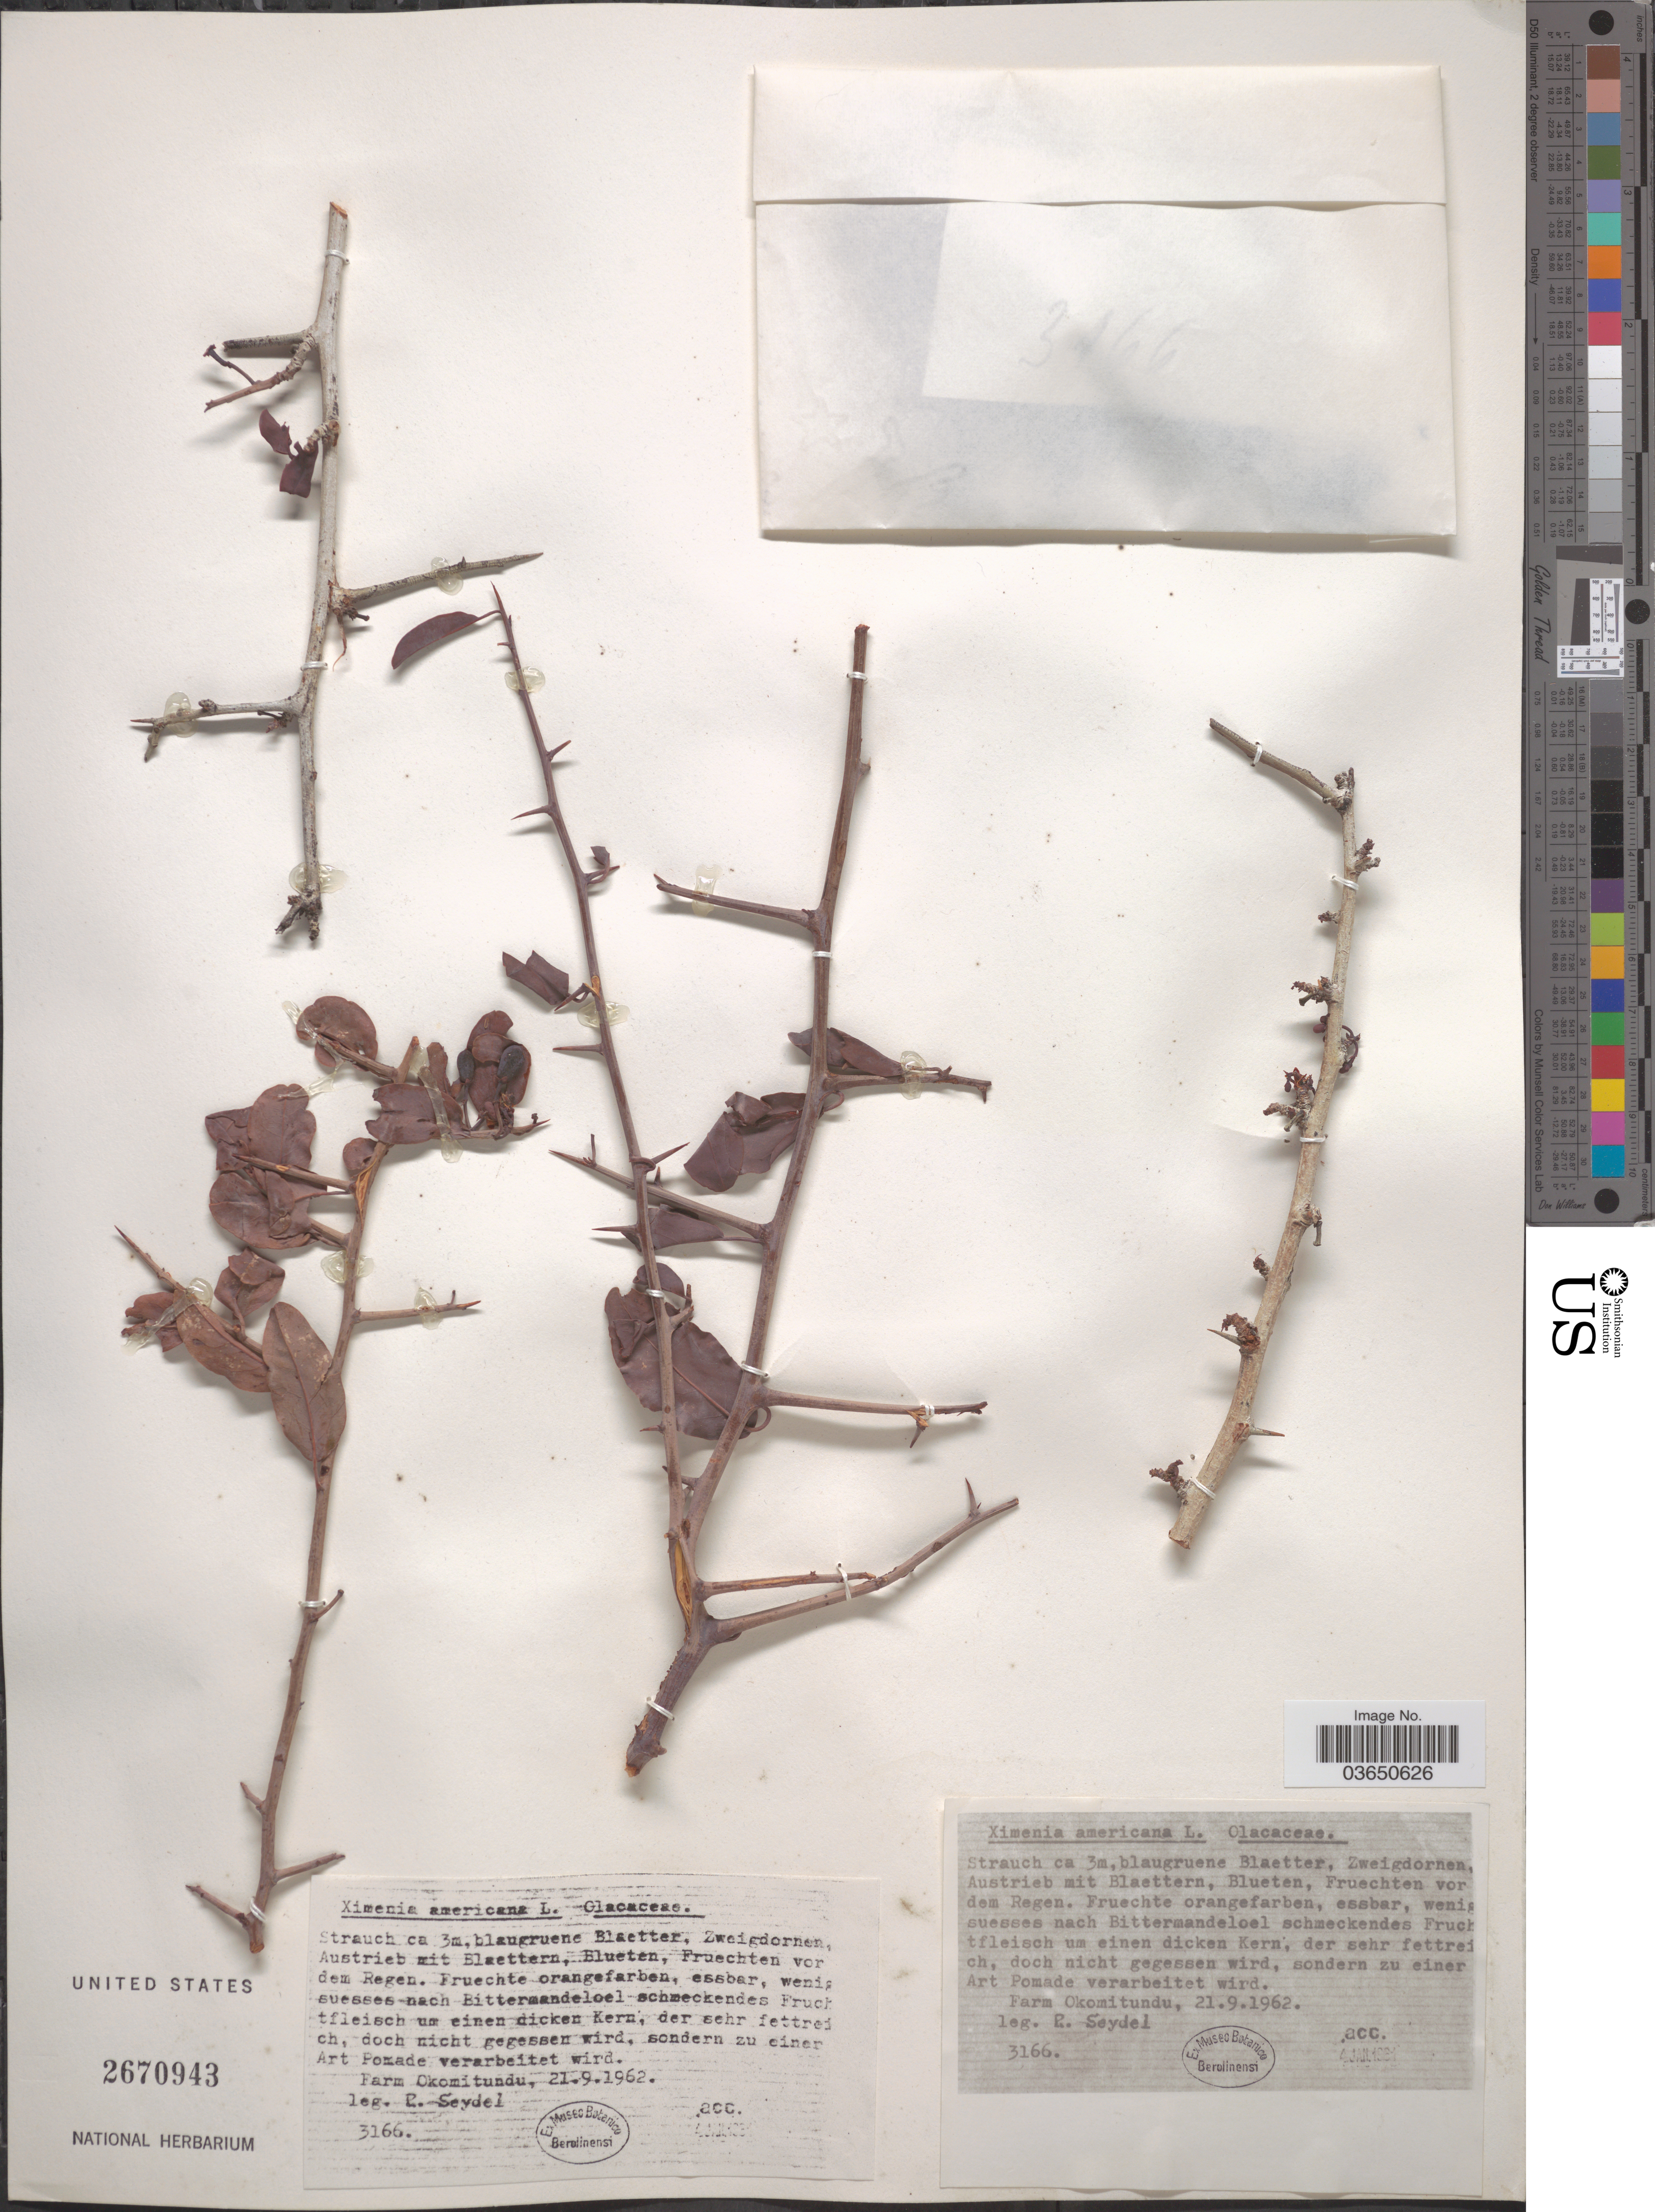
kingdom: Plantae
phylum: Tracheophyta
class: Magnoliopsida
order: Santalales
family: Ximeniaceae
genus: Ximenia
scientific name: Ximenia americana var. americana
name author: L.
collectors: R. Seydel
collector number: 3166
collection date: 1962-09-21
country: Namibia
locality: Farm Okomitundu.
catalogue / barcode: US 2670943